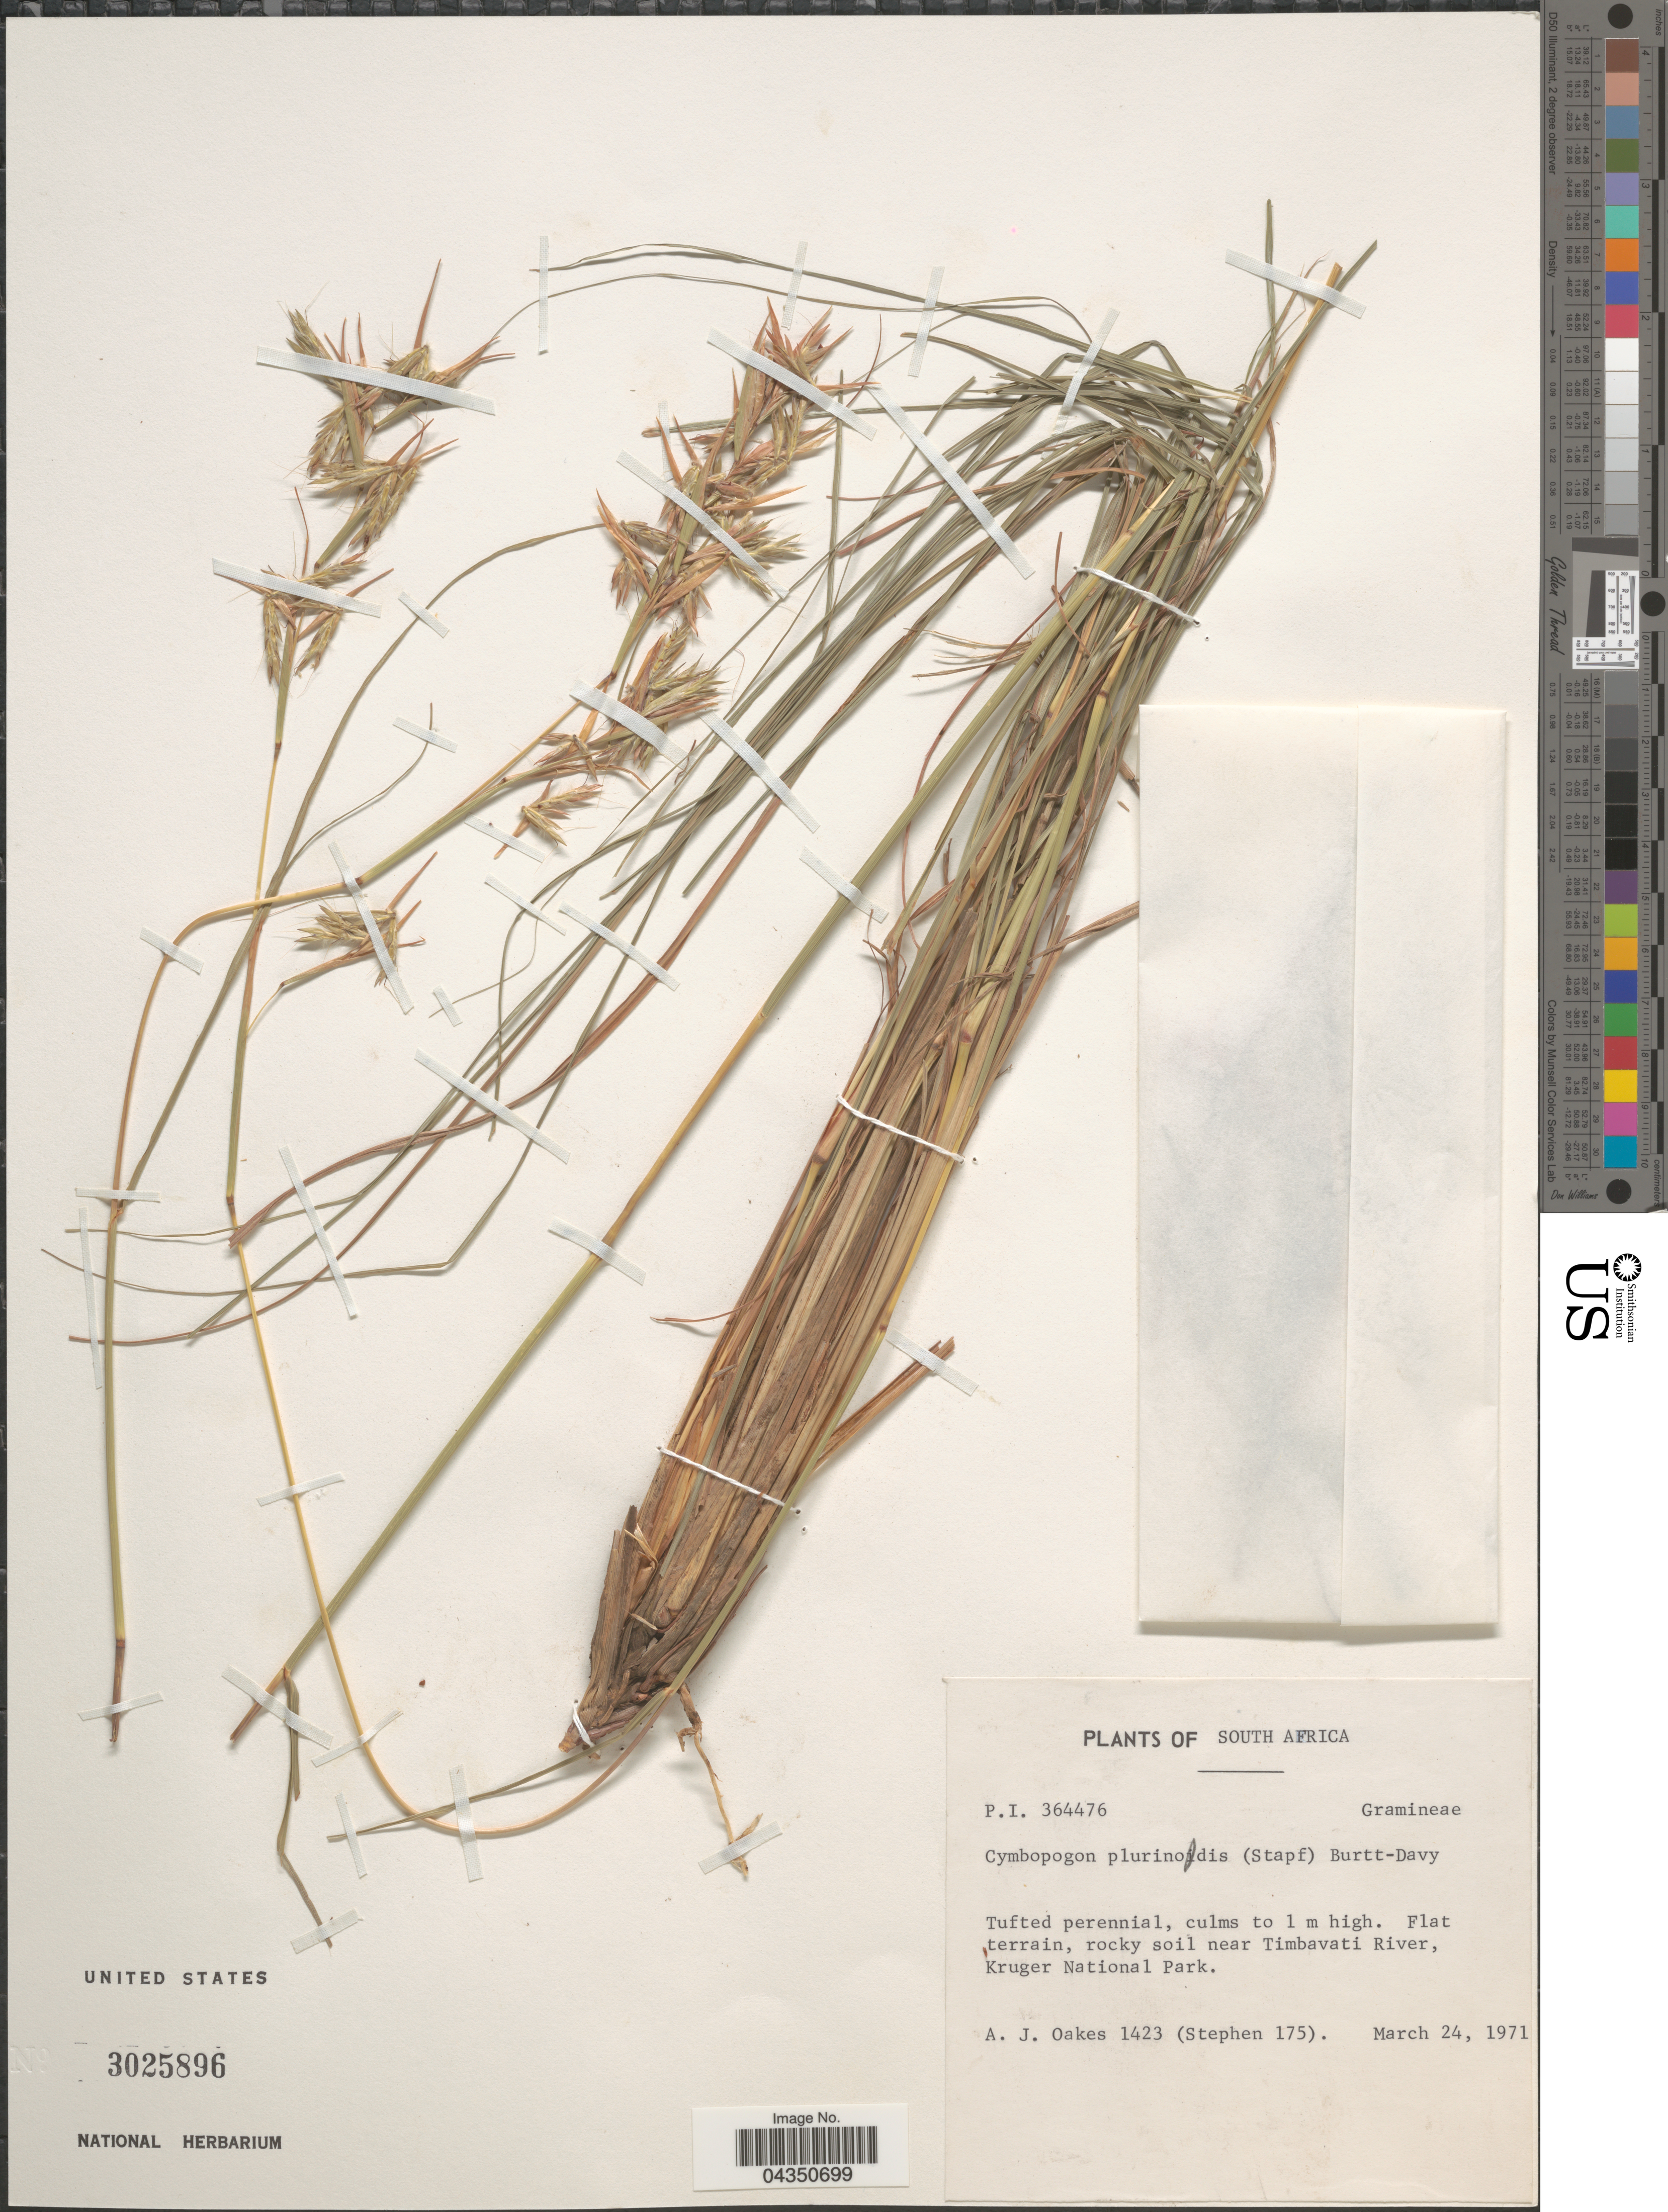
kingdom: Plantae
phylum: Tracheophyta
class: Liliopsida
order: Poales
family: Poaceae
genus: Cymbopogon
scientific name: Cymbopogon pospischillii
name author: (K. Schum.) C.E. Hubb.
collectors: A. Oakes & Stephen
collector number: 1423/175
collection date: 1971-03-24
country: South Africa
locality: Flat terrain, rocky soil near Timbavati River, Kruger National Park.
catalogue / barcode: US 3025896